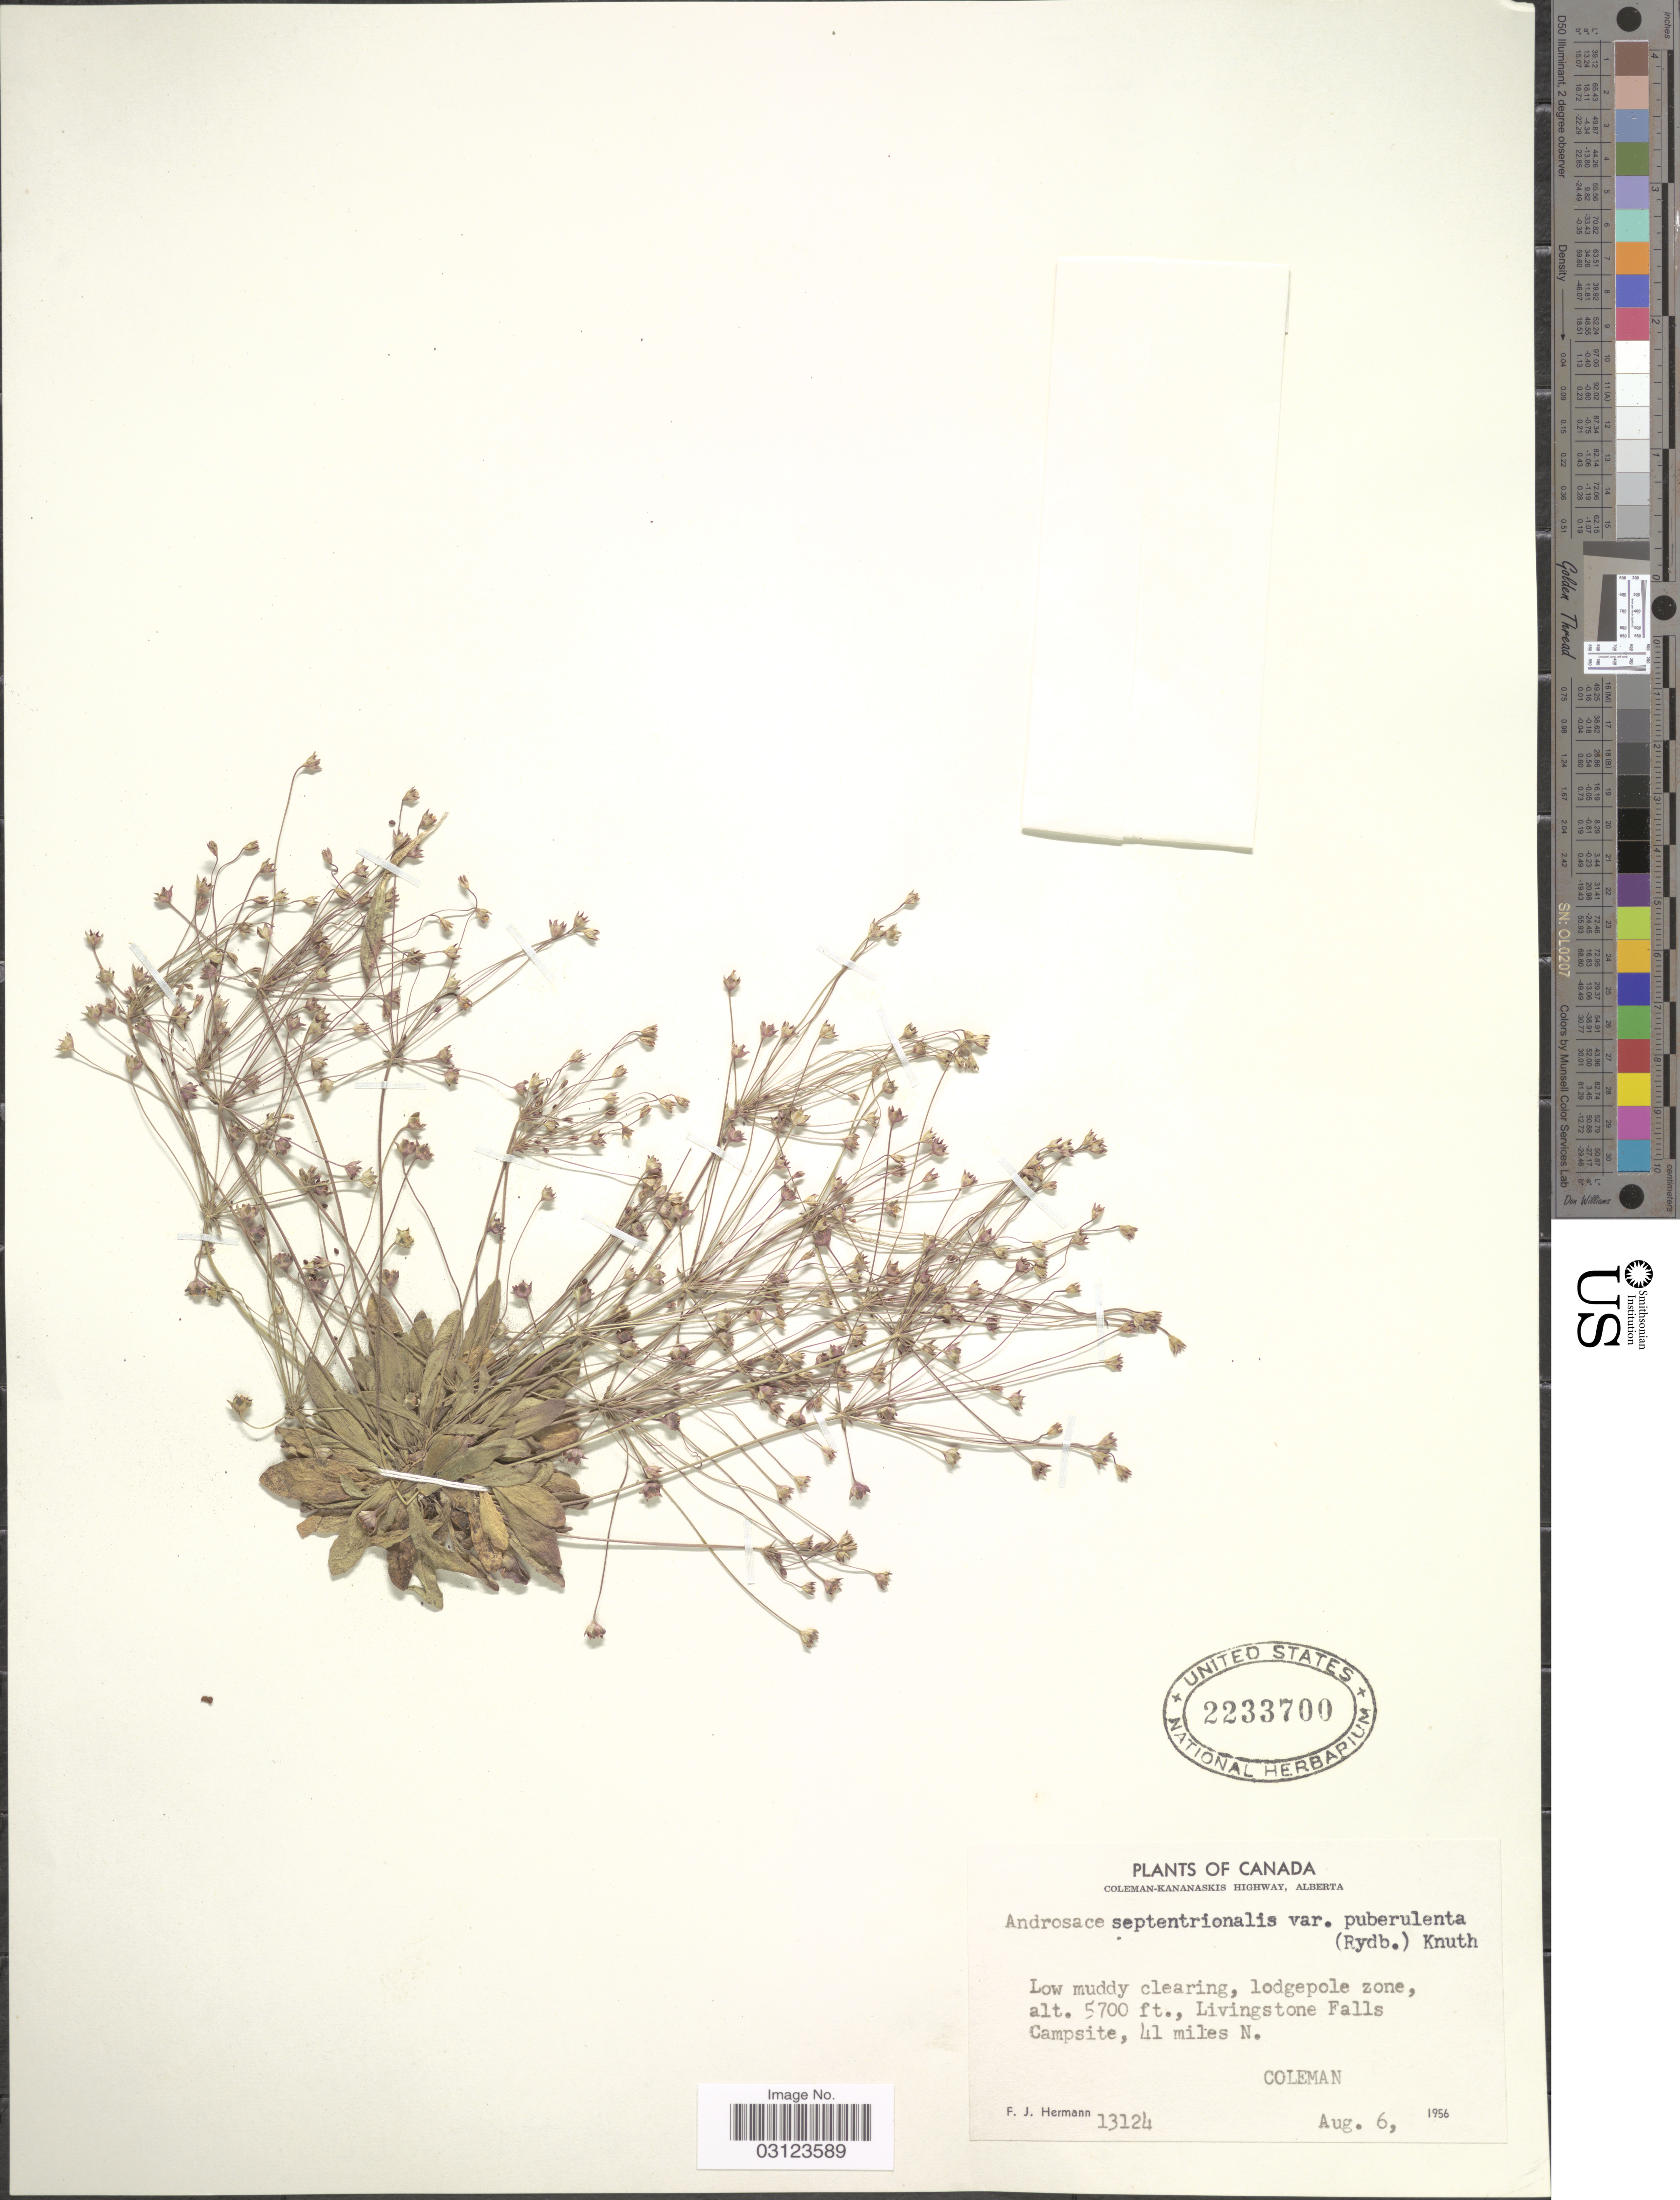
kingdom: Plantae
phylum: Tracheophyta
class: Magnoliopsida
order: Ericales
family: Primulaceae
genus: Androsace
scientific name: Androsace septentrionalis var. puberulenta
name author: (Rydb.) R. Knuth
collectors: F. J. Hermann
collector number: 13124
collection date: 1956-08-06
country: Canada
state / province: Alberta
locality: Coleman-Kananaskis Highway. Livingstone Falls Campsite, 41 miles N. Coleman.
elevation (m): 1737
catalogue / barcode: US 2233700